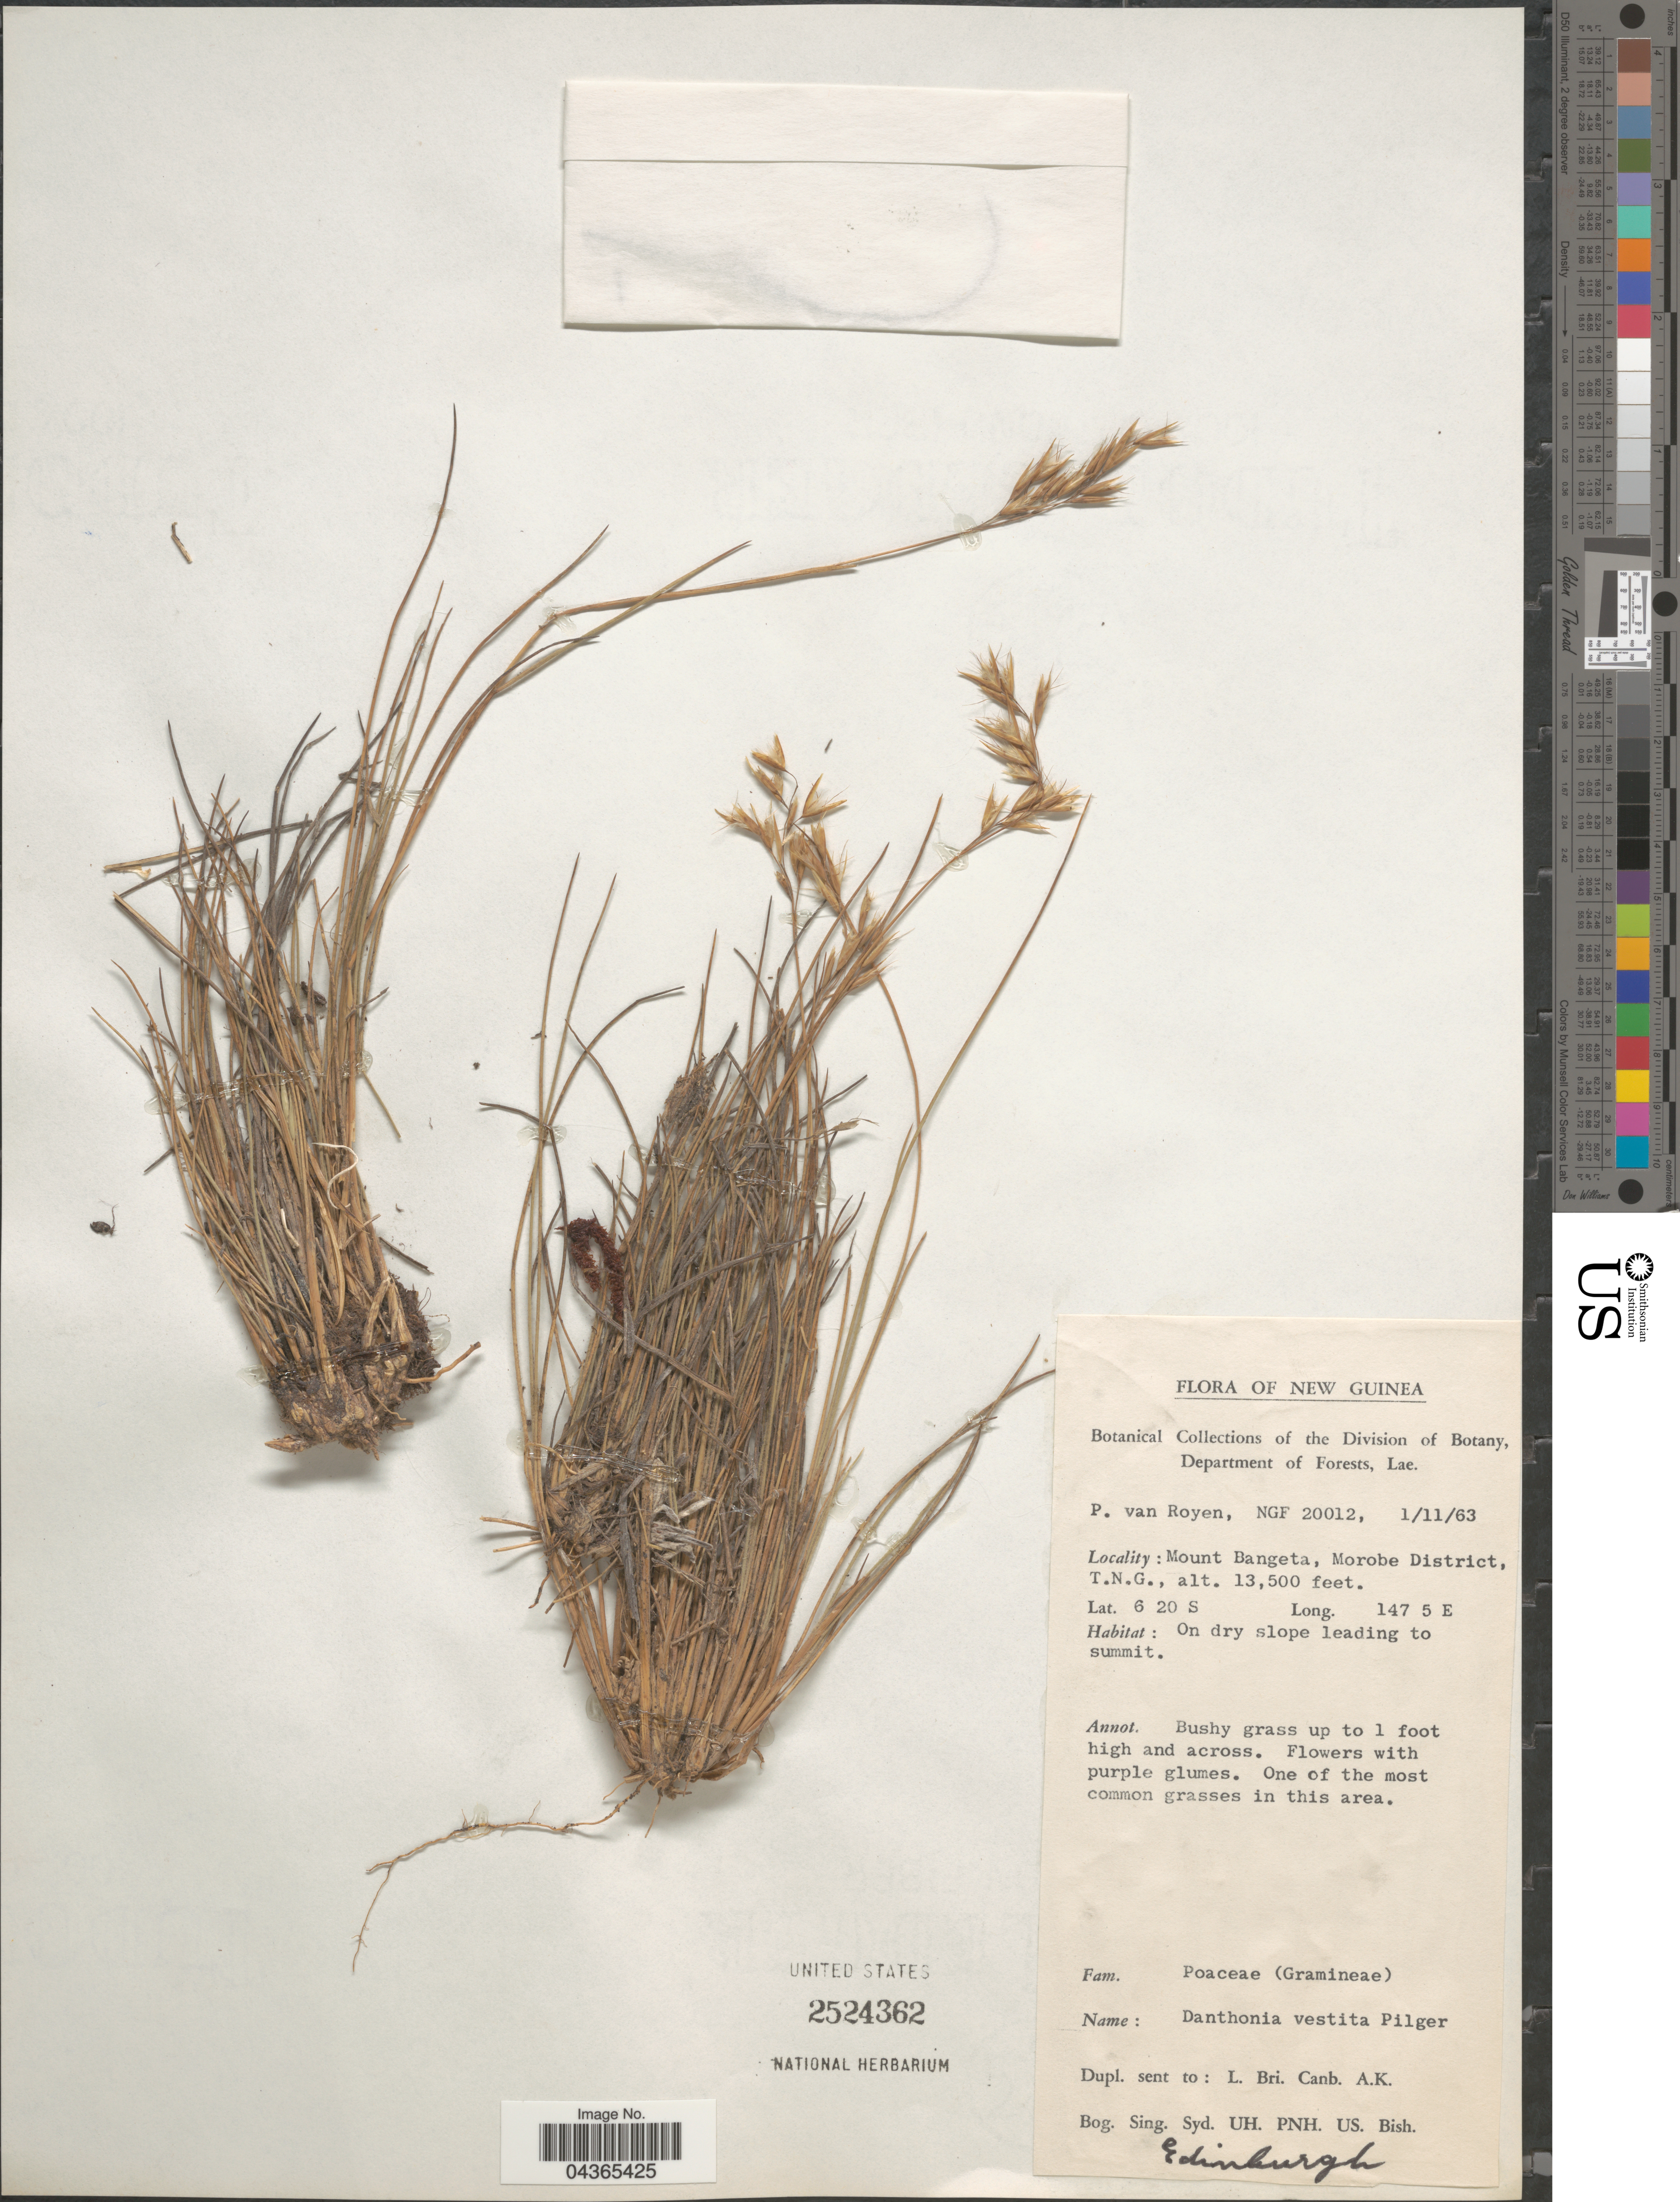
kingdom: Plantae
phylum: Tracheophyta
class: Liliopsida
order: Poales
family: Poaceae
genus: Rytidosperma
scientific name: Rytidosperma vestitum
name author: (Pilg.) Connor & Edgar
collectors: P. van Royen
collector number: NGF 20012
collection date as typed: Transcribed d/m/y: 1/11/63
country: Papua New Guinea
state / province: Morobe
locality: New Guinea. Mount Bangeta, Morobe District, T.N.G. On dry slope leading to summit.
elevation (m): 4115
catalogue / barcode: US 2524362